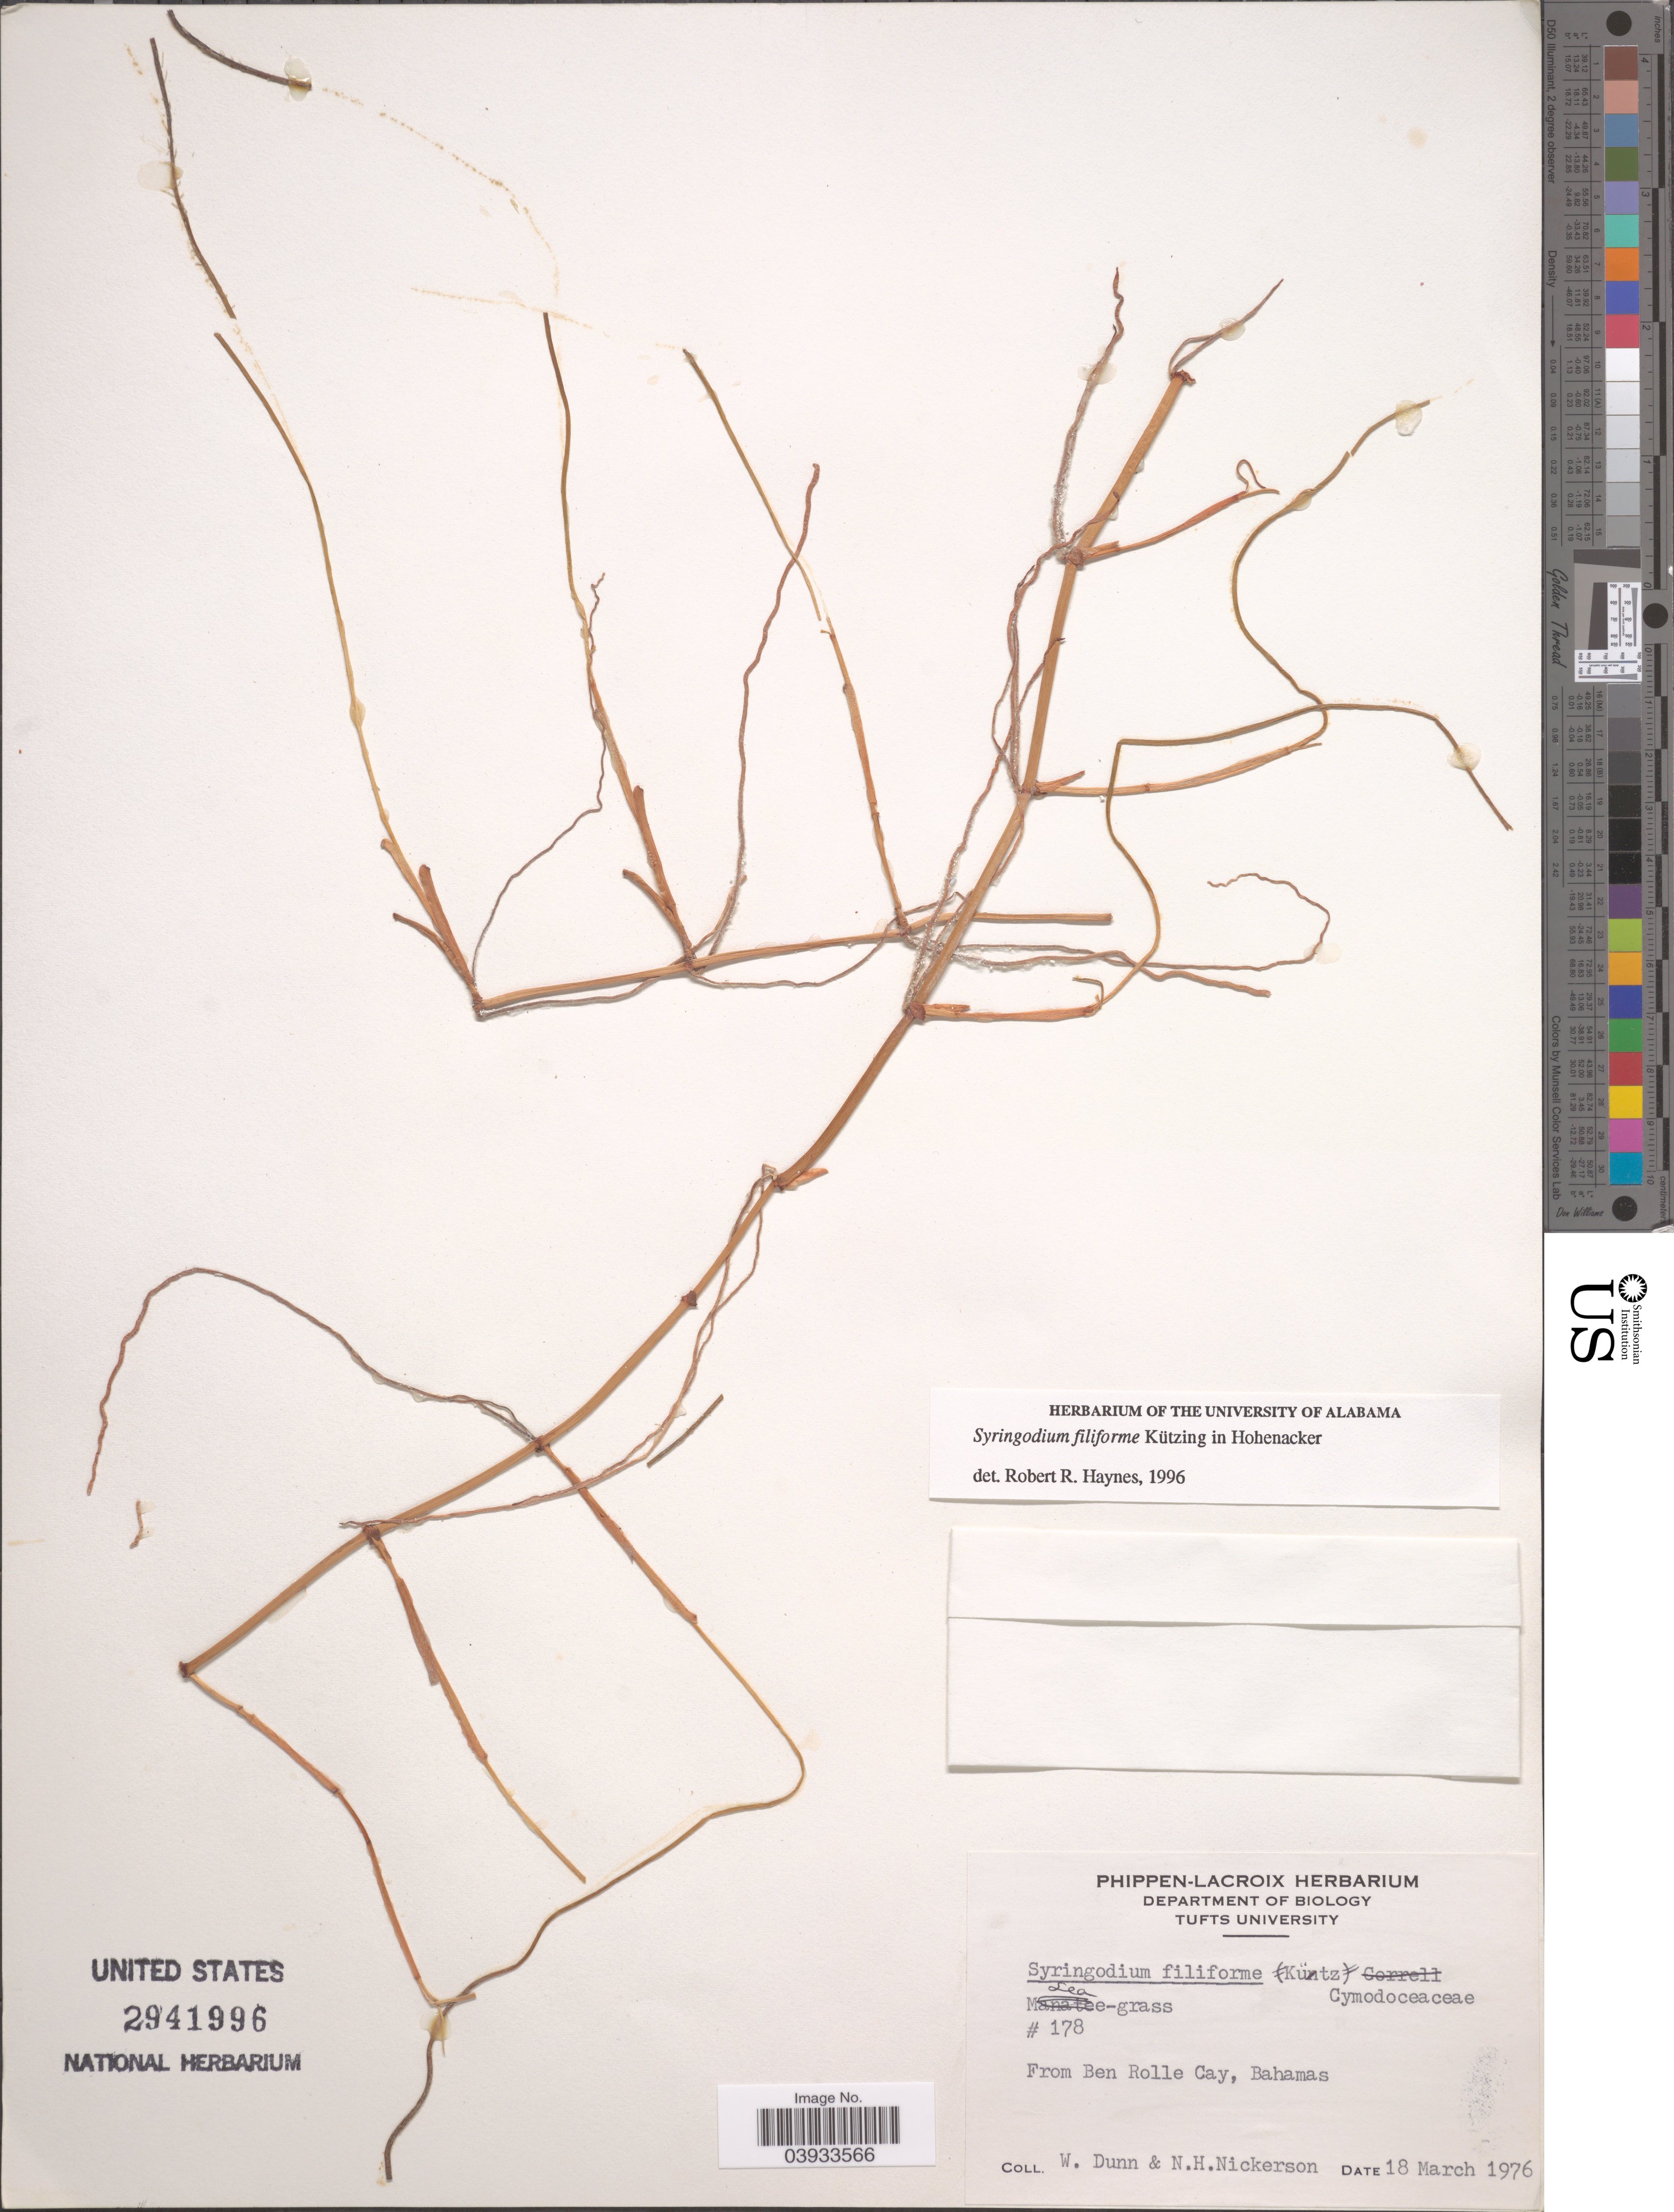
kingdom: Plantae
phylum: Tracheophyta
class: Liliopsida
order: Alismatales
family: Cymodoceaceae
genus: Syringodium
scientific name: Syringodium filiforme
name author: Kütz.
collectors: W. Dunn & N. Nickerson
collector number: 178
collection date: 1976-03-18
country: Bahamas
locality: Ben Rolle Cay.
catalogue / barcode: US 2941996